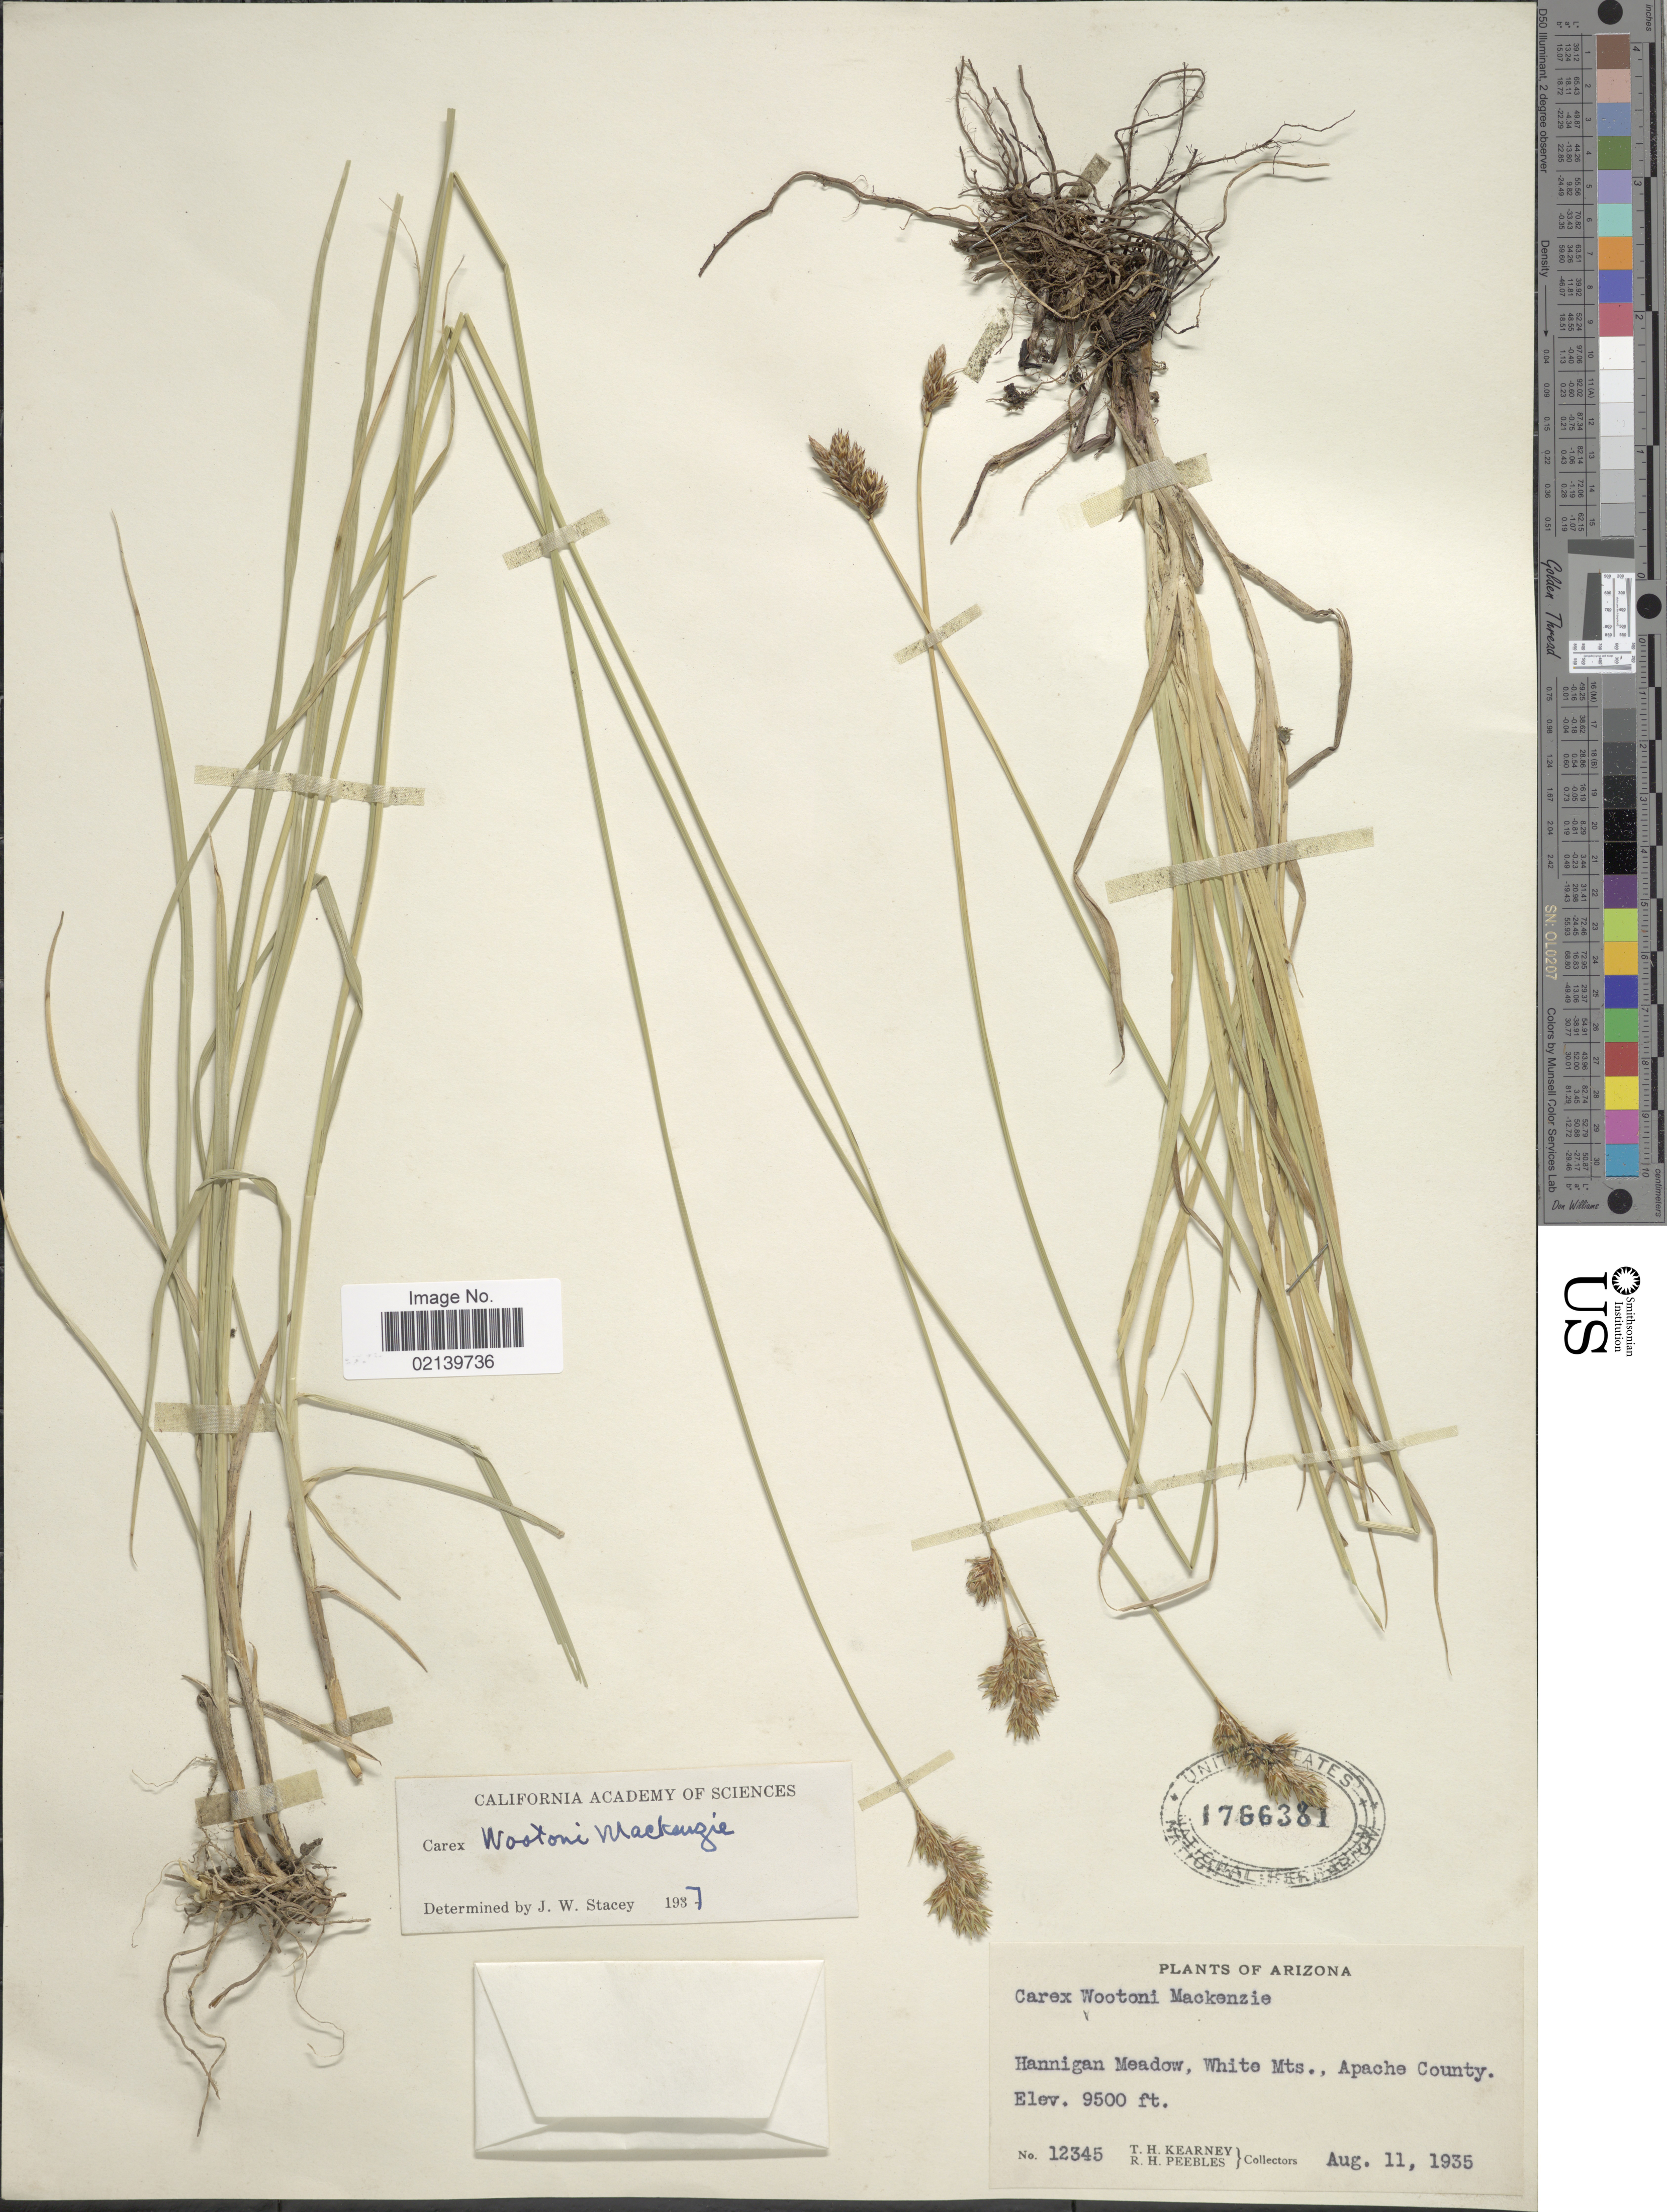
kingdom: Plantae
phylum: Tracheophyta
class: Liliopsida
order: Poales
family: Cyperaceae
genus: Carex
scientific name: Carex wootonii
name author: Mack.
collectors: T. H. Kearney & R. H. Peebles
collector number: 12345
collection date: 1935-08-11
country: United States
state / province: Arizona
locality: Hannigan Meadow, White Mts., Apache County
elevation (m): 2896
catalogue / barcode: US 1766381